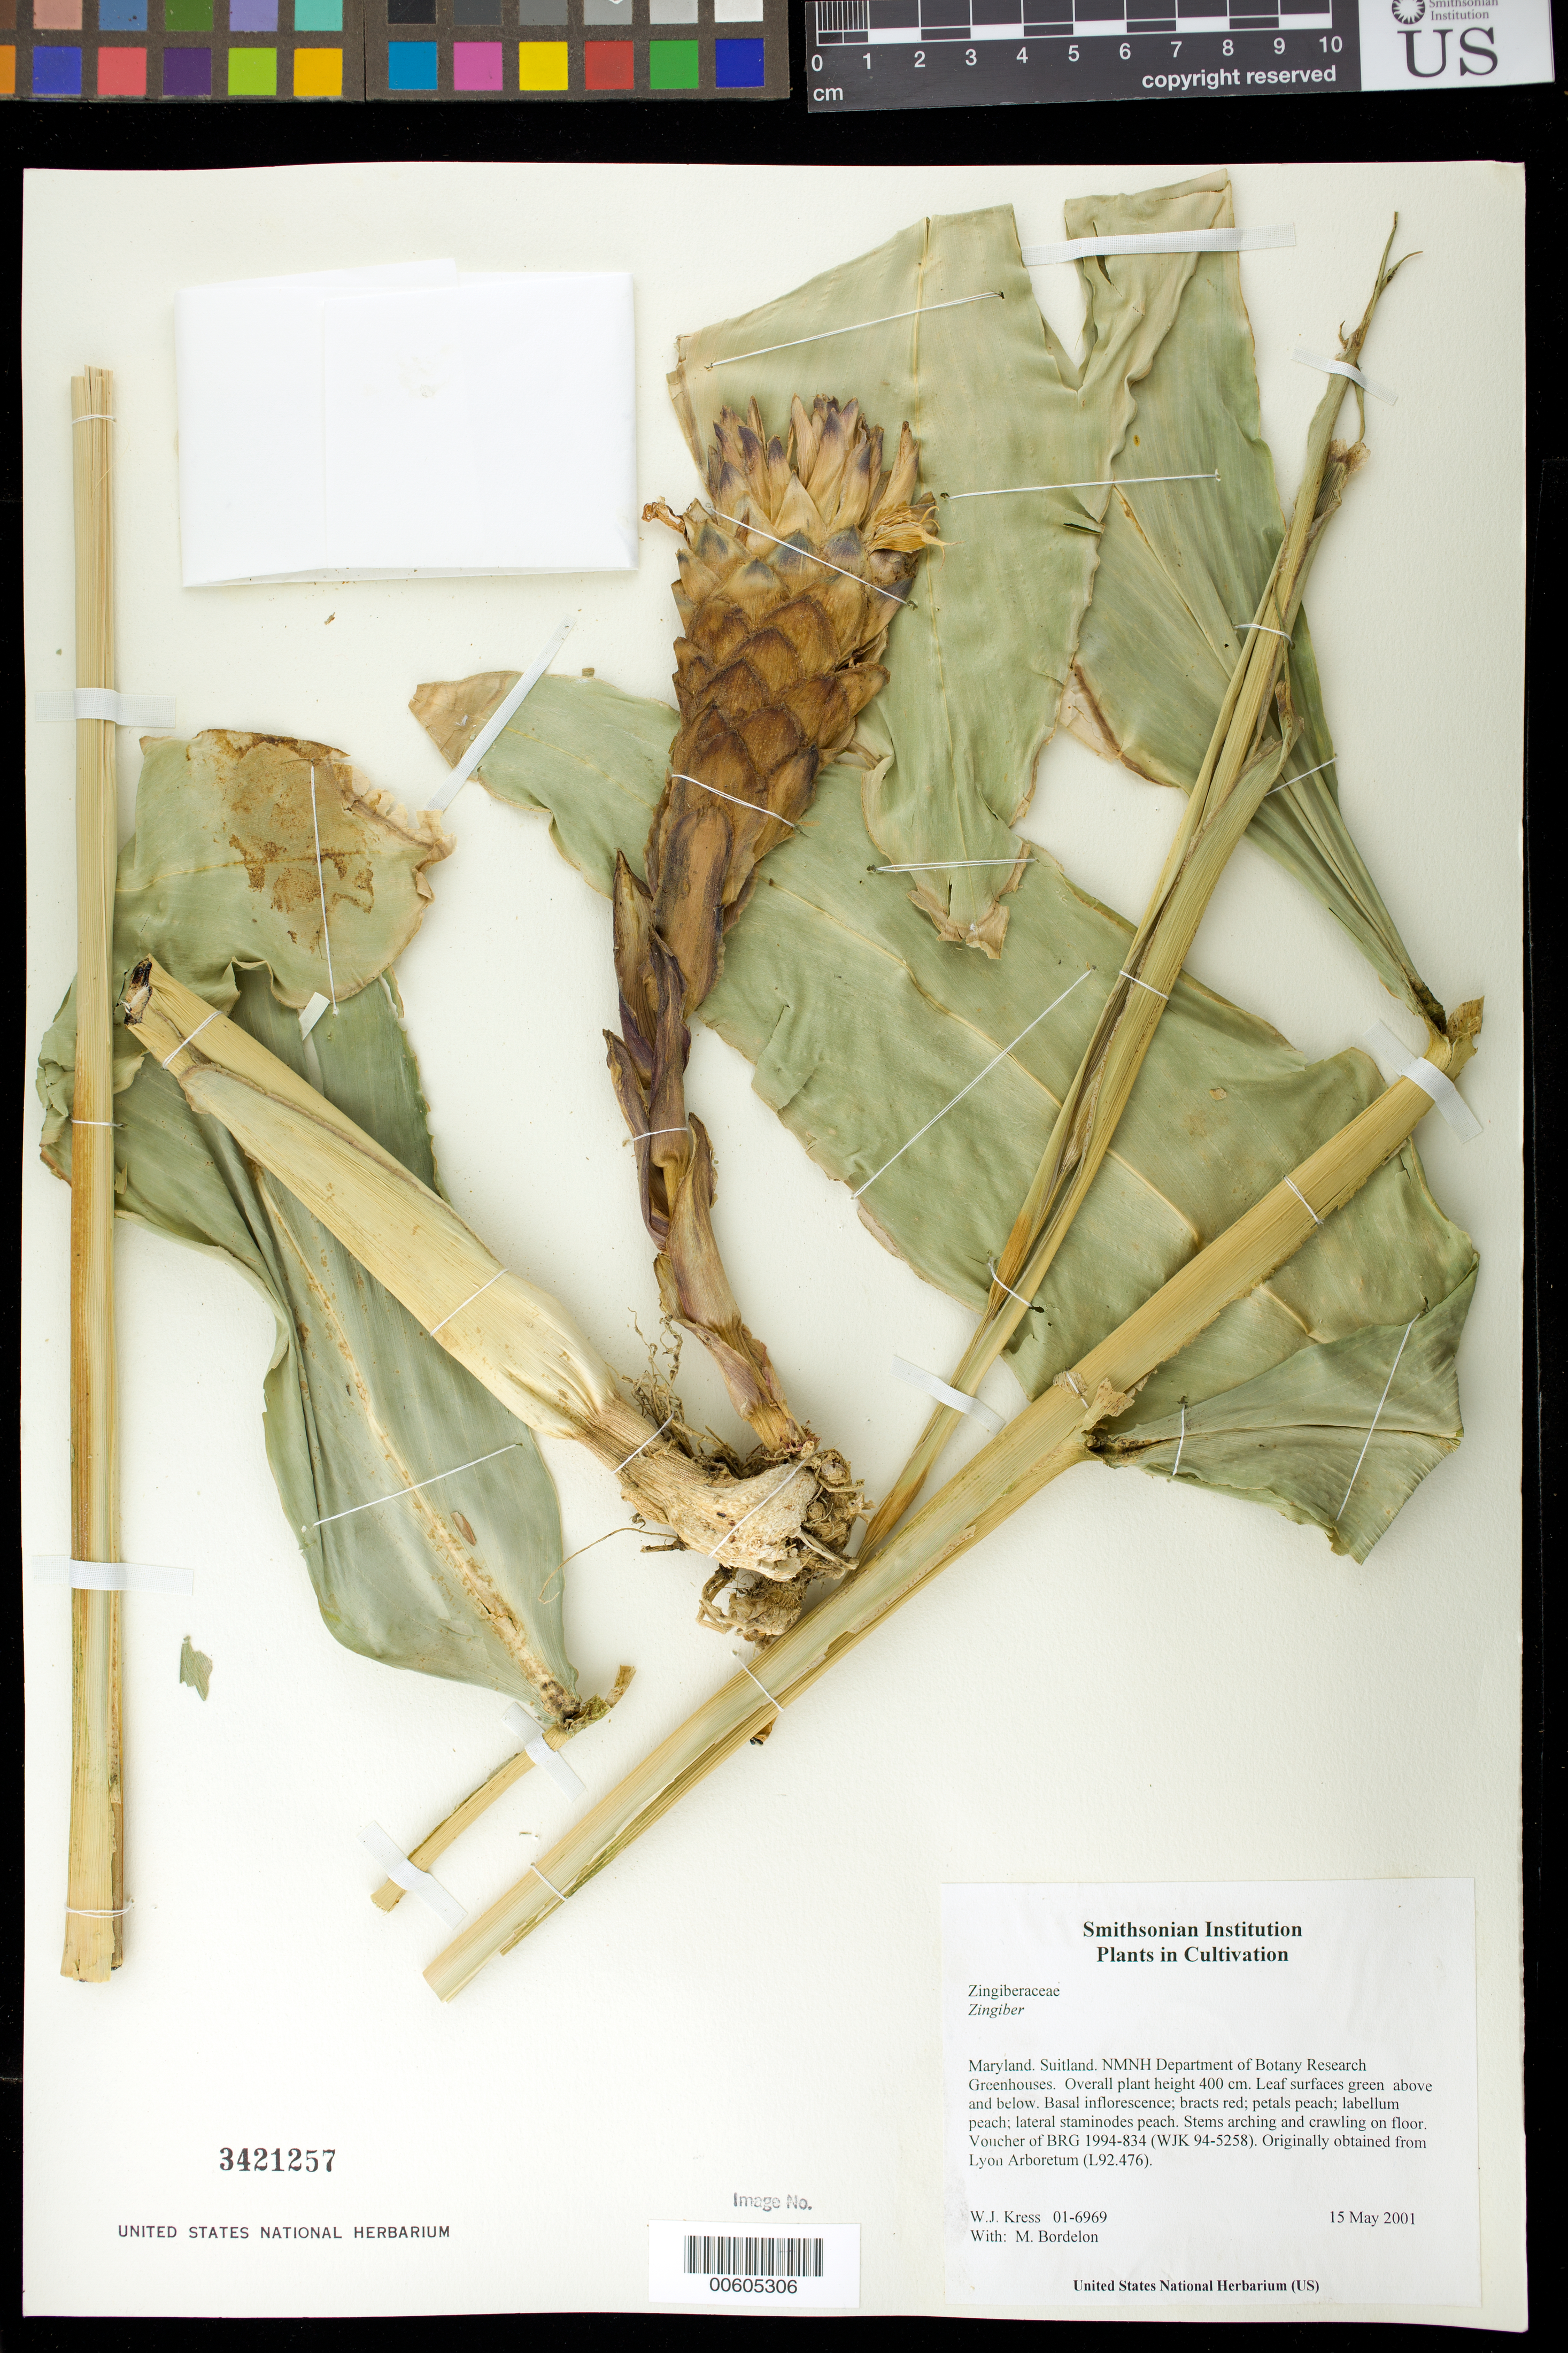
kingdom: Plantae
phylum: Tracheophyta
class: Liliopsida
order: Zingiberales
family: Zingiberaceae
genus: Zingiber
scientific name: Zingiber sp.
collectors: W. J. Kress & M. Bordelon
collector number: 01-6969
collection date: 2001-05-15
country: United States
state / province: Maryland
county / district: Prince George's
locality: NMNH Botany Research Greenhouses. Suitland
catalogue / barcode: US 3421257